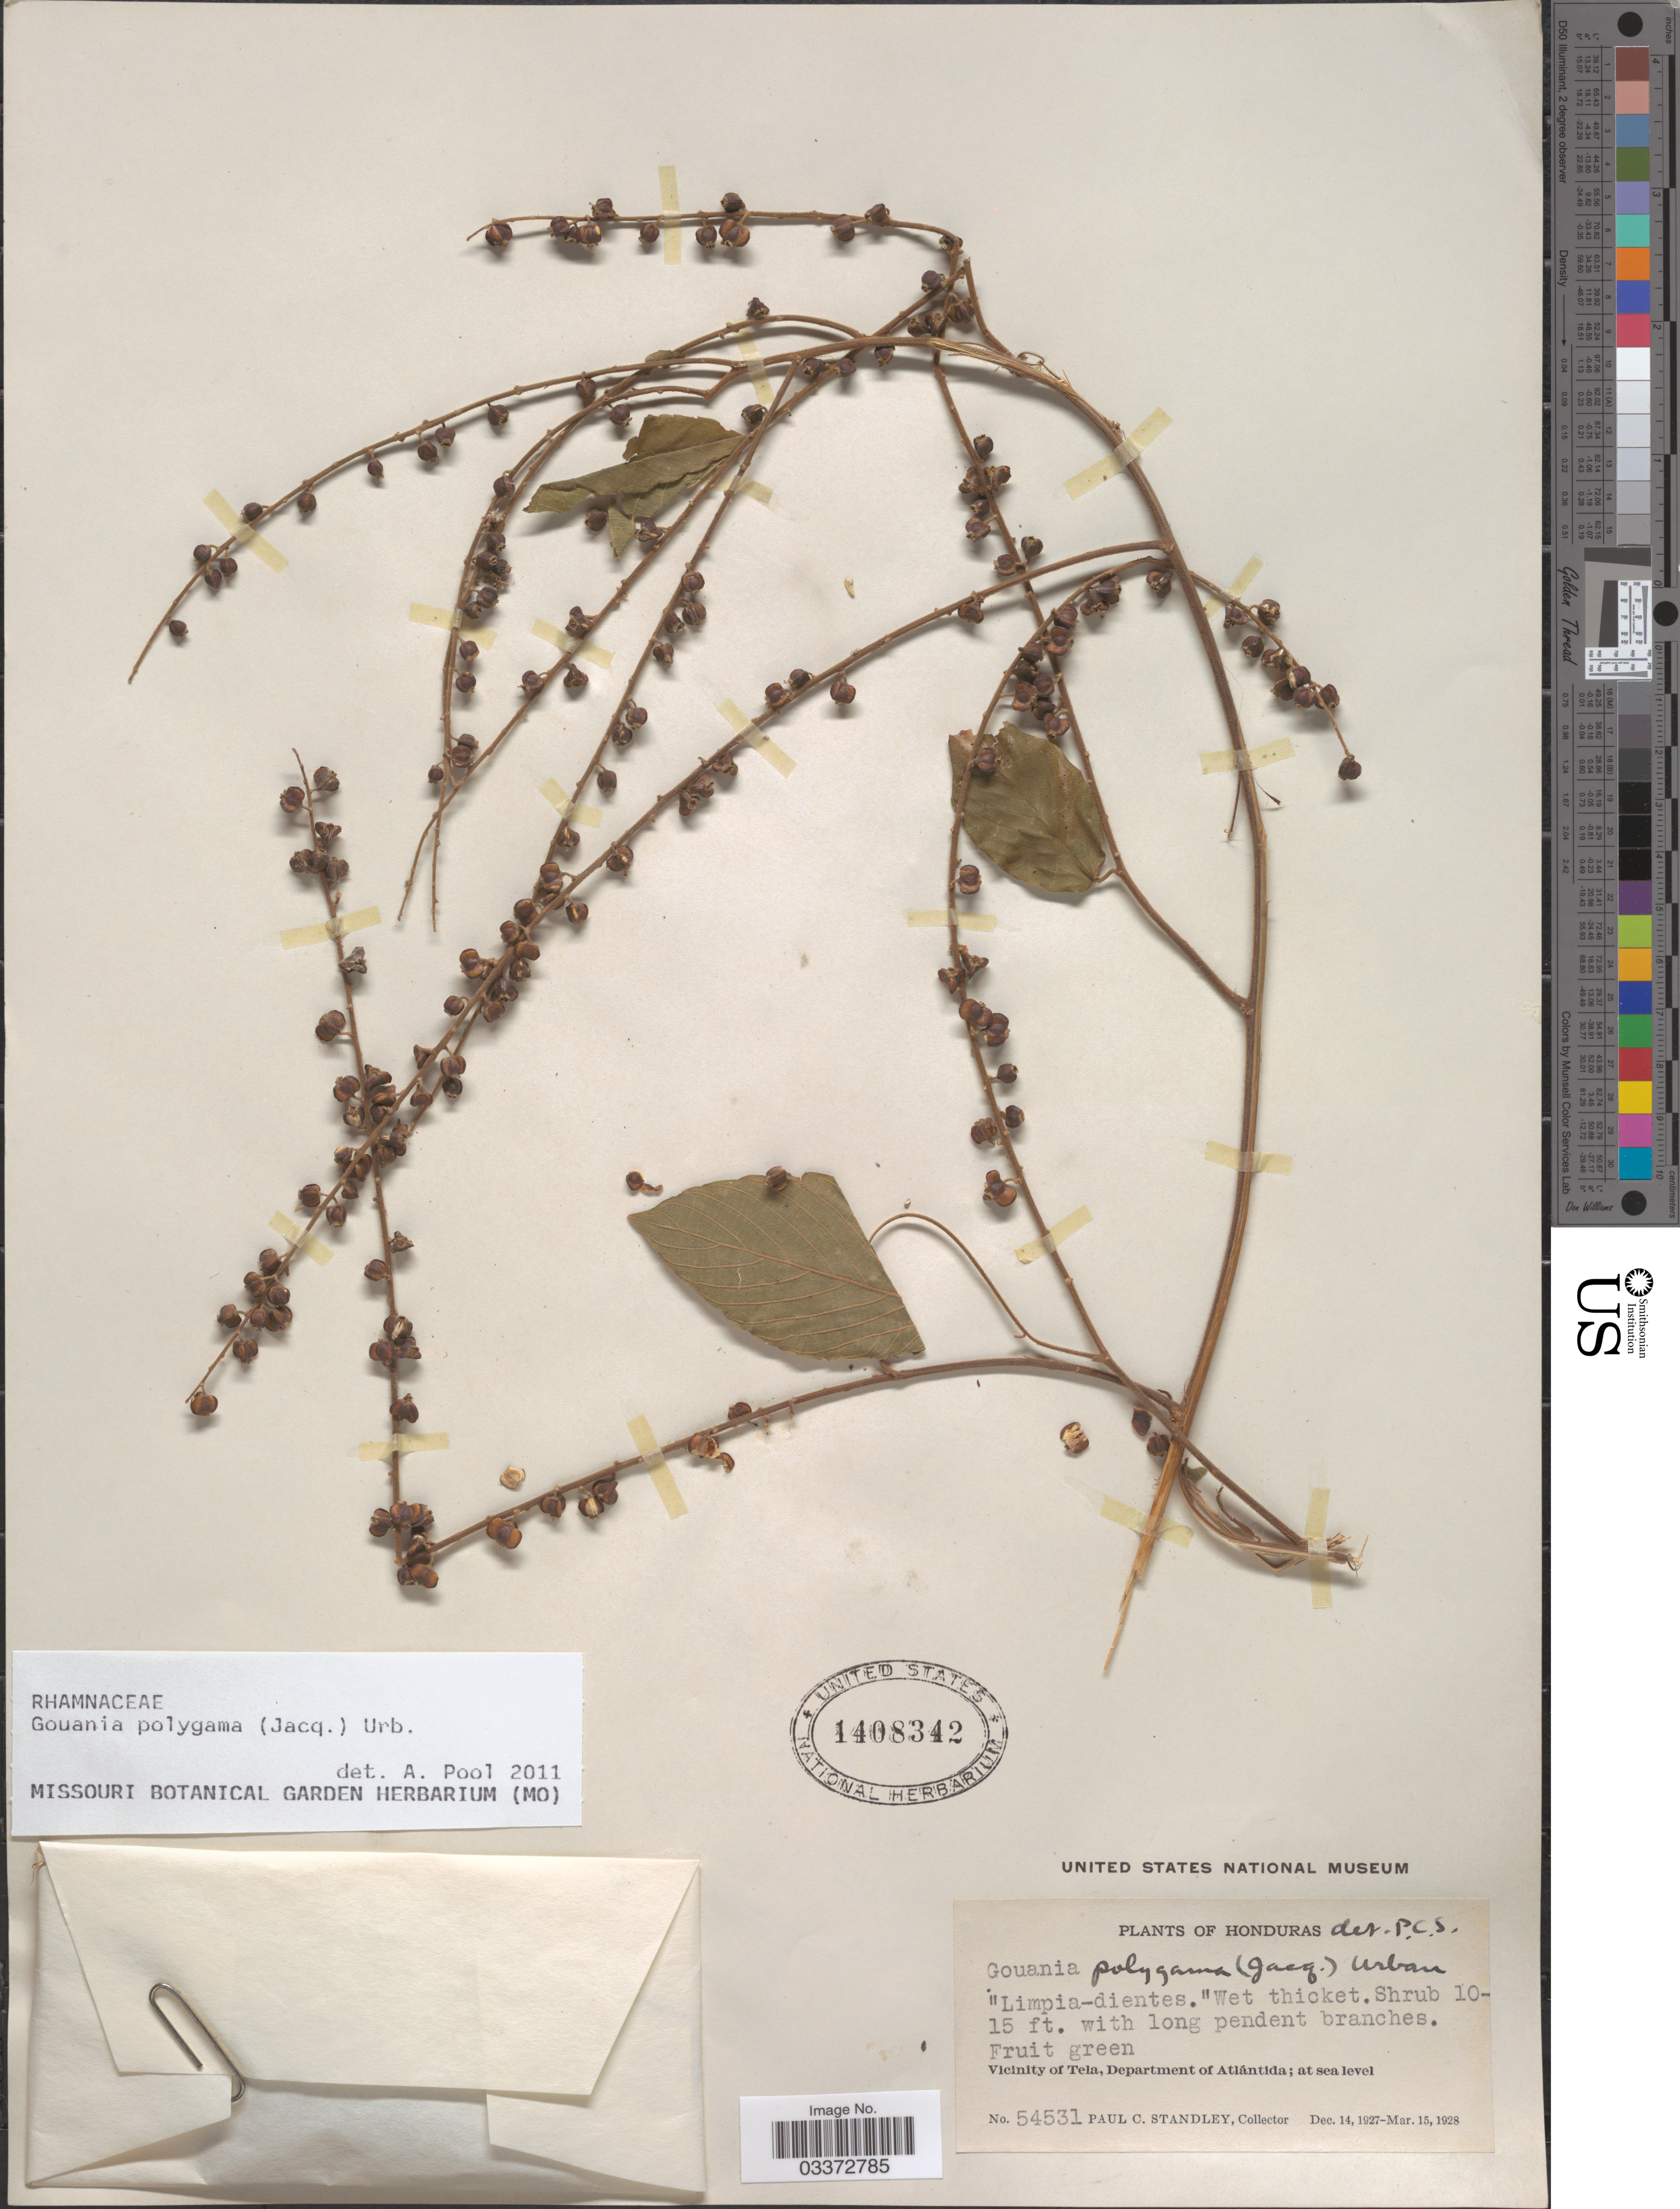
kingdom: Plantae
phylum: Tracheophyta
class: Magnoliopsida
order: Rosales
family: Rhamnaceae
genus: Gouania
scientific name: Gouania polygama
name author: (Jacq.) Urb.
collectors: P. C. Standley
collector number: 54531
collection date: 1927-12-14/1928-03-15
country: Honduras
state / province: Atlántida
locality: Vicinity of Tela, Department of Atlántida.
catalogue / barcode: US 1408342